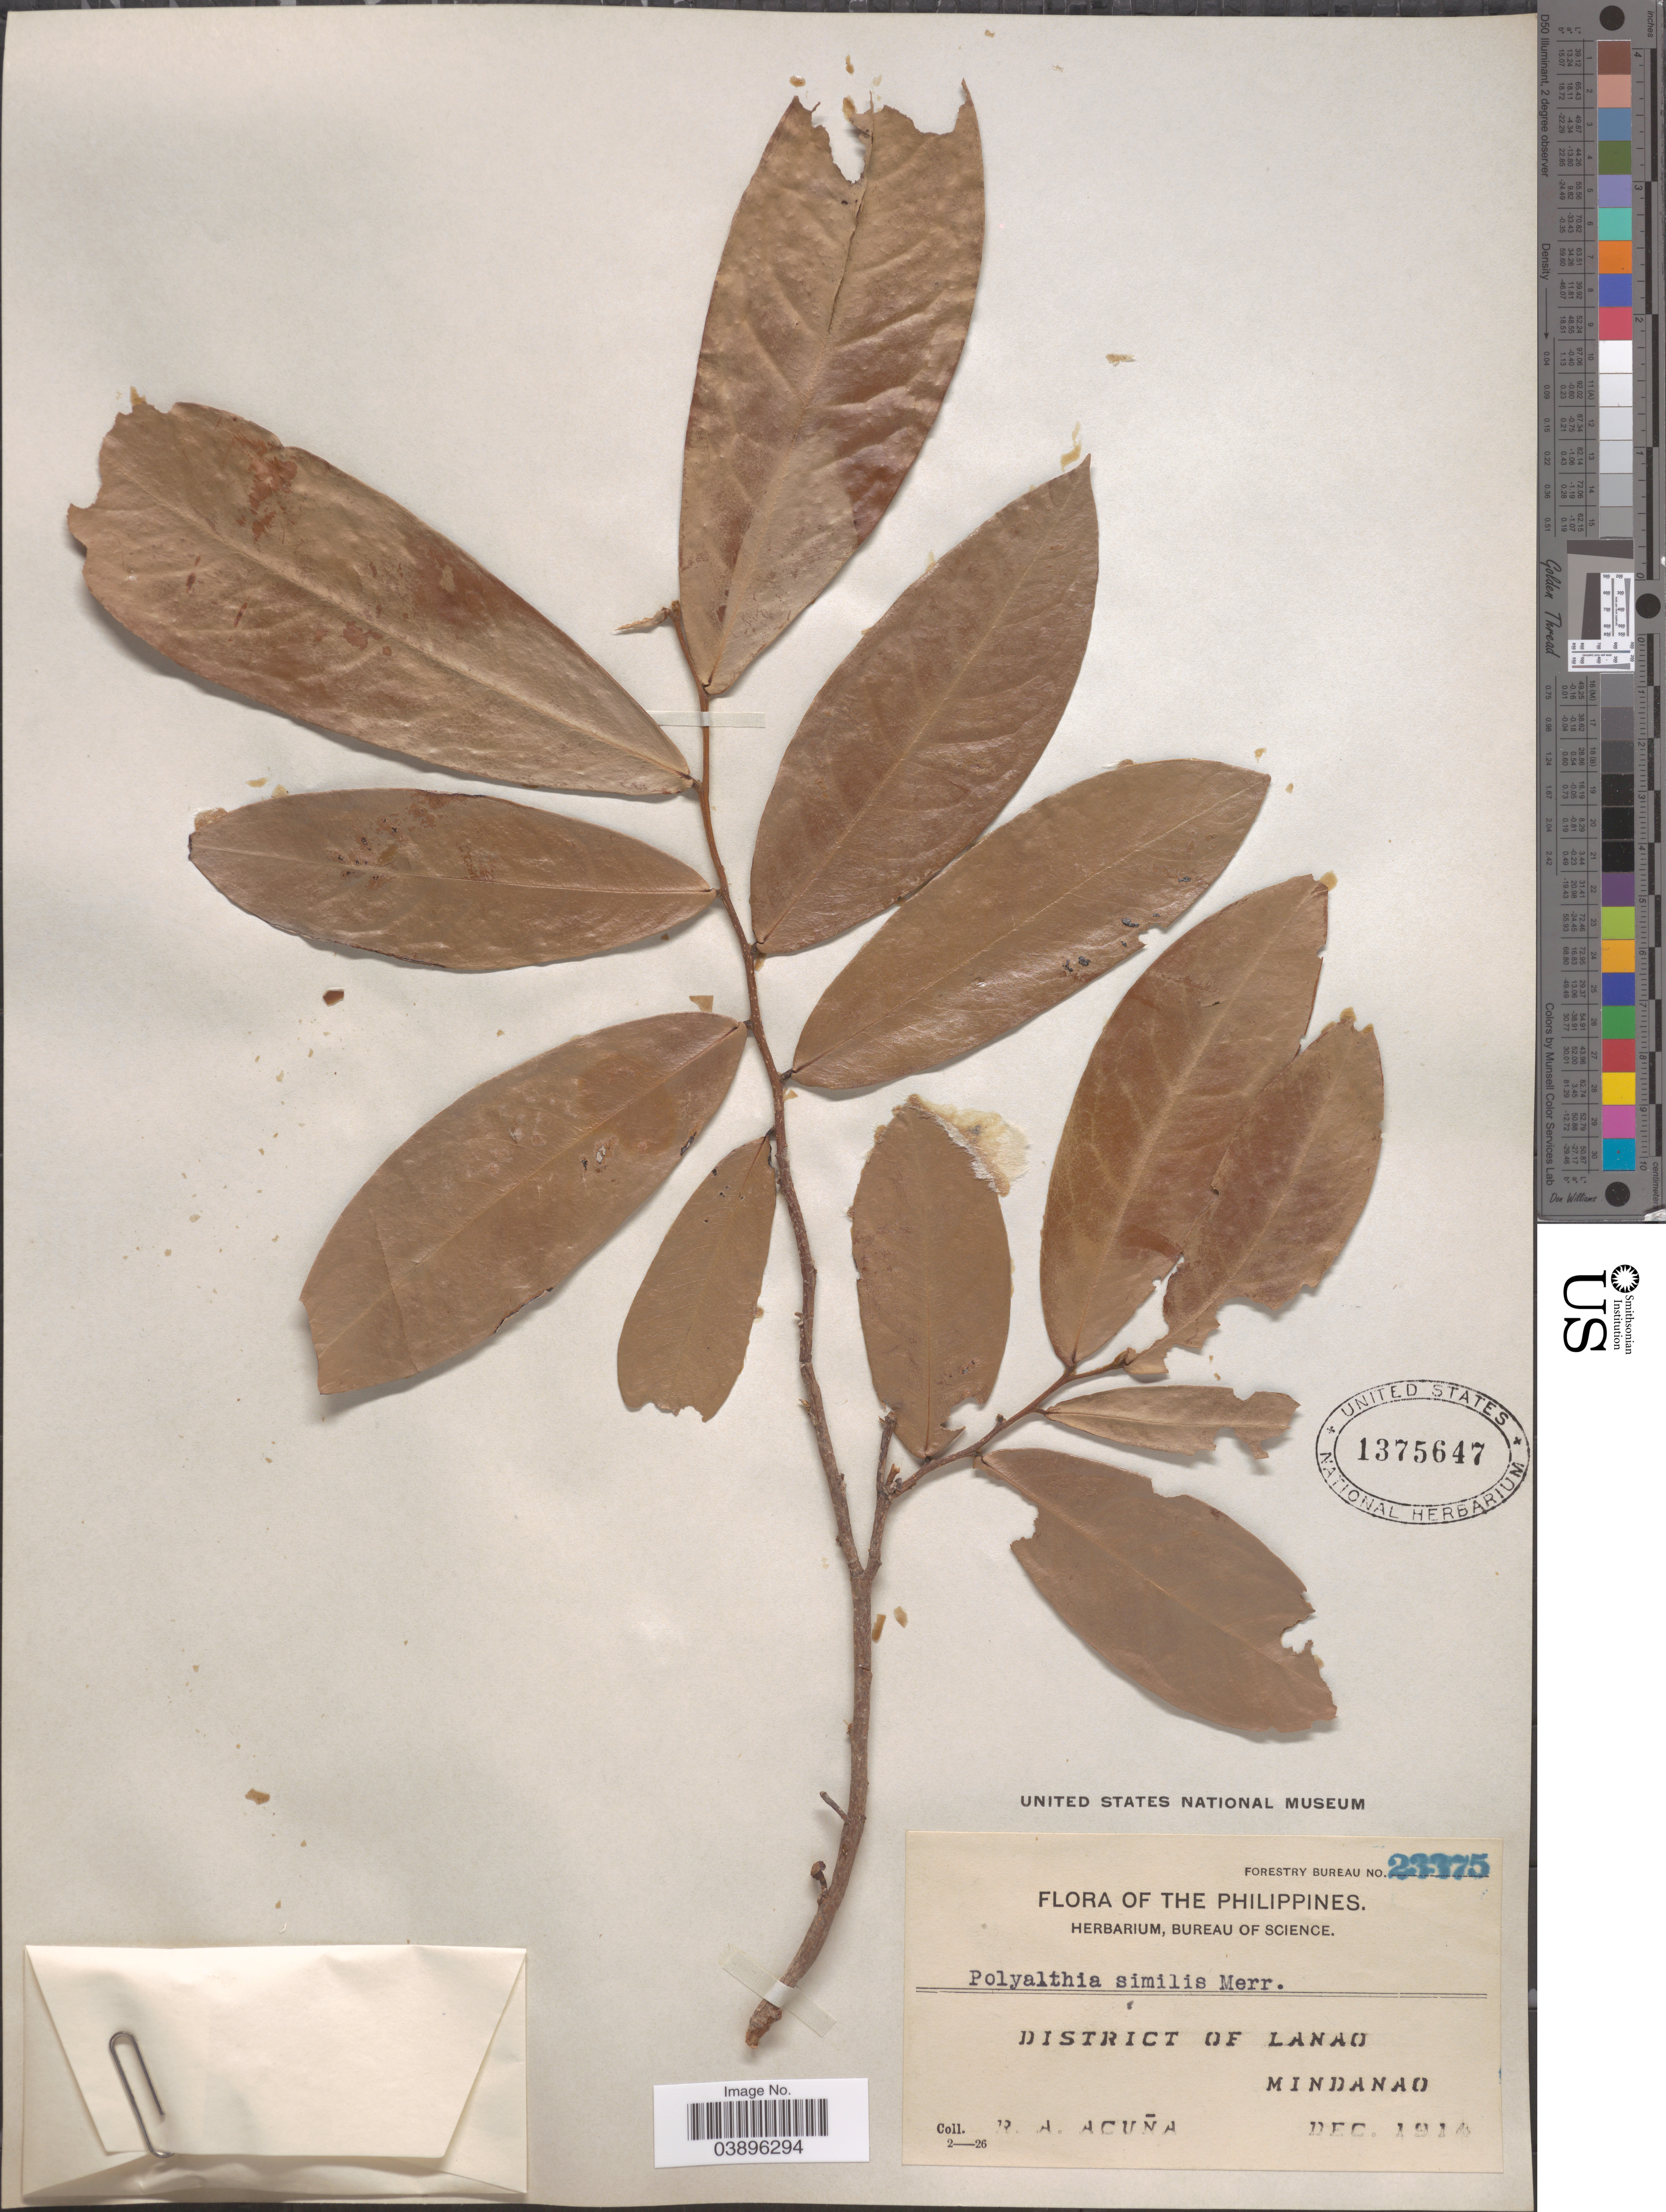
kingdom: Plantae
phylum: Tracheophyta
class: Magnoliopsida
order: Magnoliales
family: Annonaceae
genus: Polyalthia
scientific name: Polyalthia obliqua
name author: Hook. f. & Thomson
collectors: R. A. Acuña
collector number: Forestry Bureau 23375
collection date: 1914-12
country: Philippines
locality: District of Lanao. Mindanao.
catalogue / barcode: US 1375647